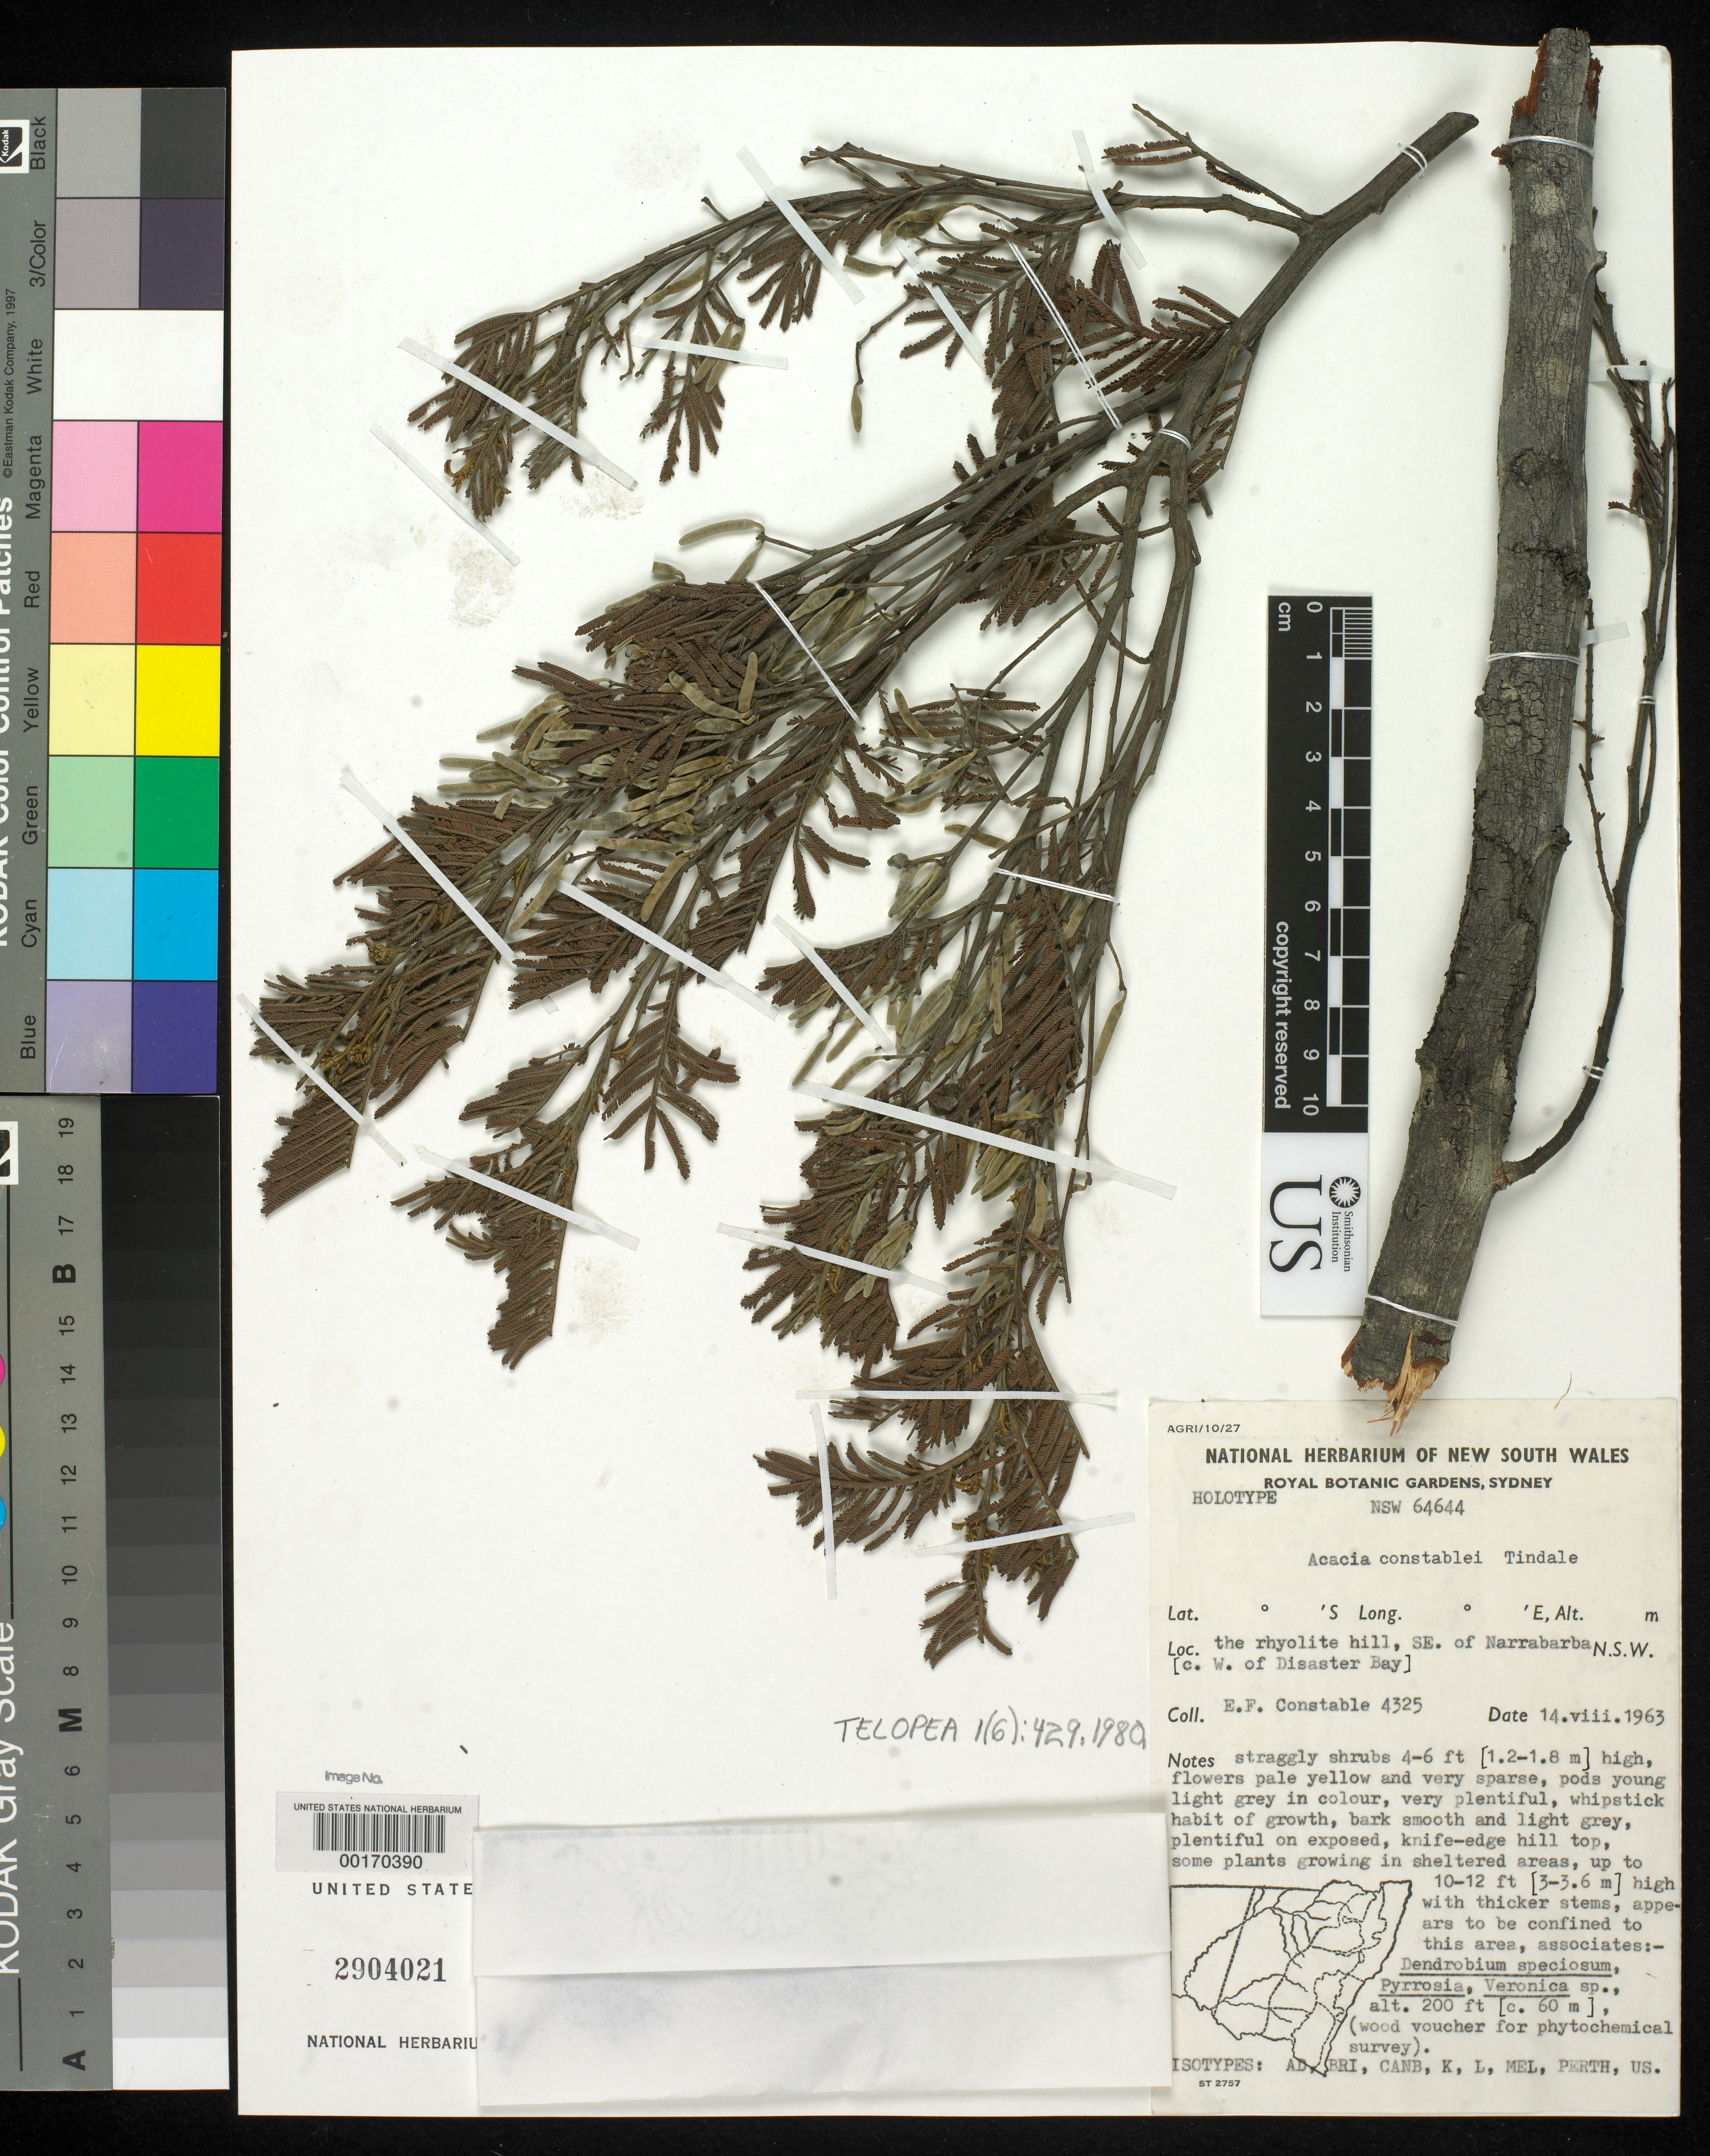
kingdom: Plantae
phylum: Tracheophyta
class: Magnoliopsida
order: Fabales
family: Fabaceae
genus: Acacia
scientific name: Acacia constablei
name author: Tindale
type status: Isotype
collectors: E. F. Constable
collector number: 4325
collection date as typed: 14 Aug 1963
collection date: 1963-08-14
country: Australia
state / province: New South Wales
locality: Rhyolite Hill, SE of Narrabarba, W of Disaster Bay.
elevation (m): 61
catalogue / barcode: US 2904021